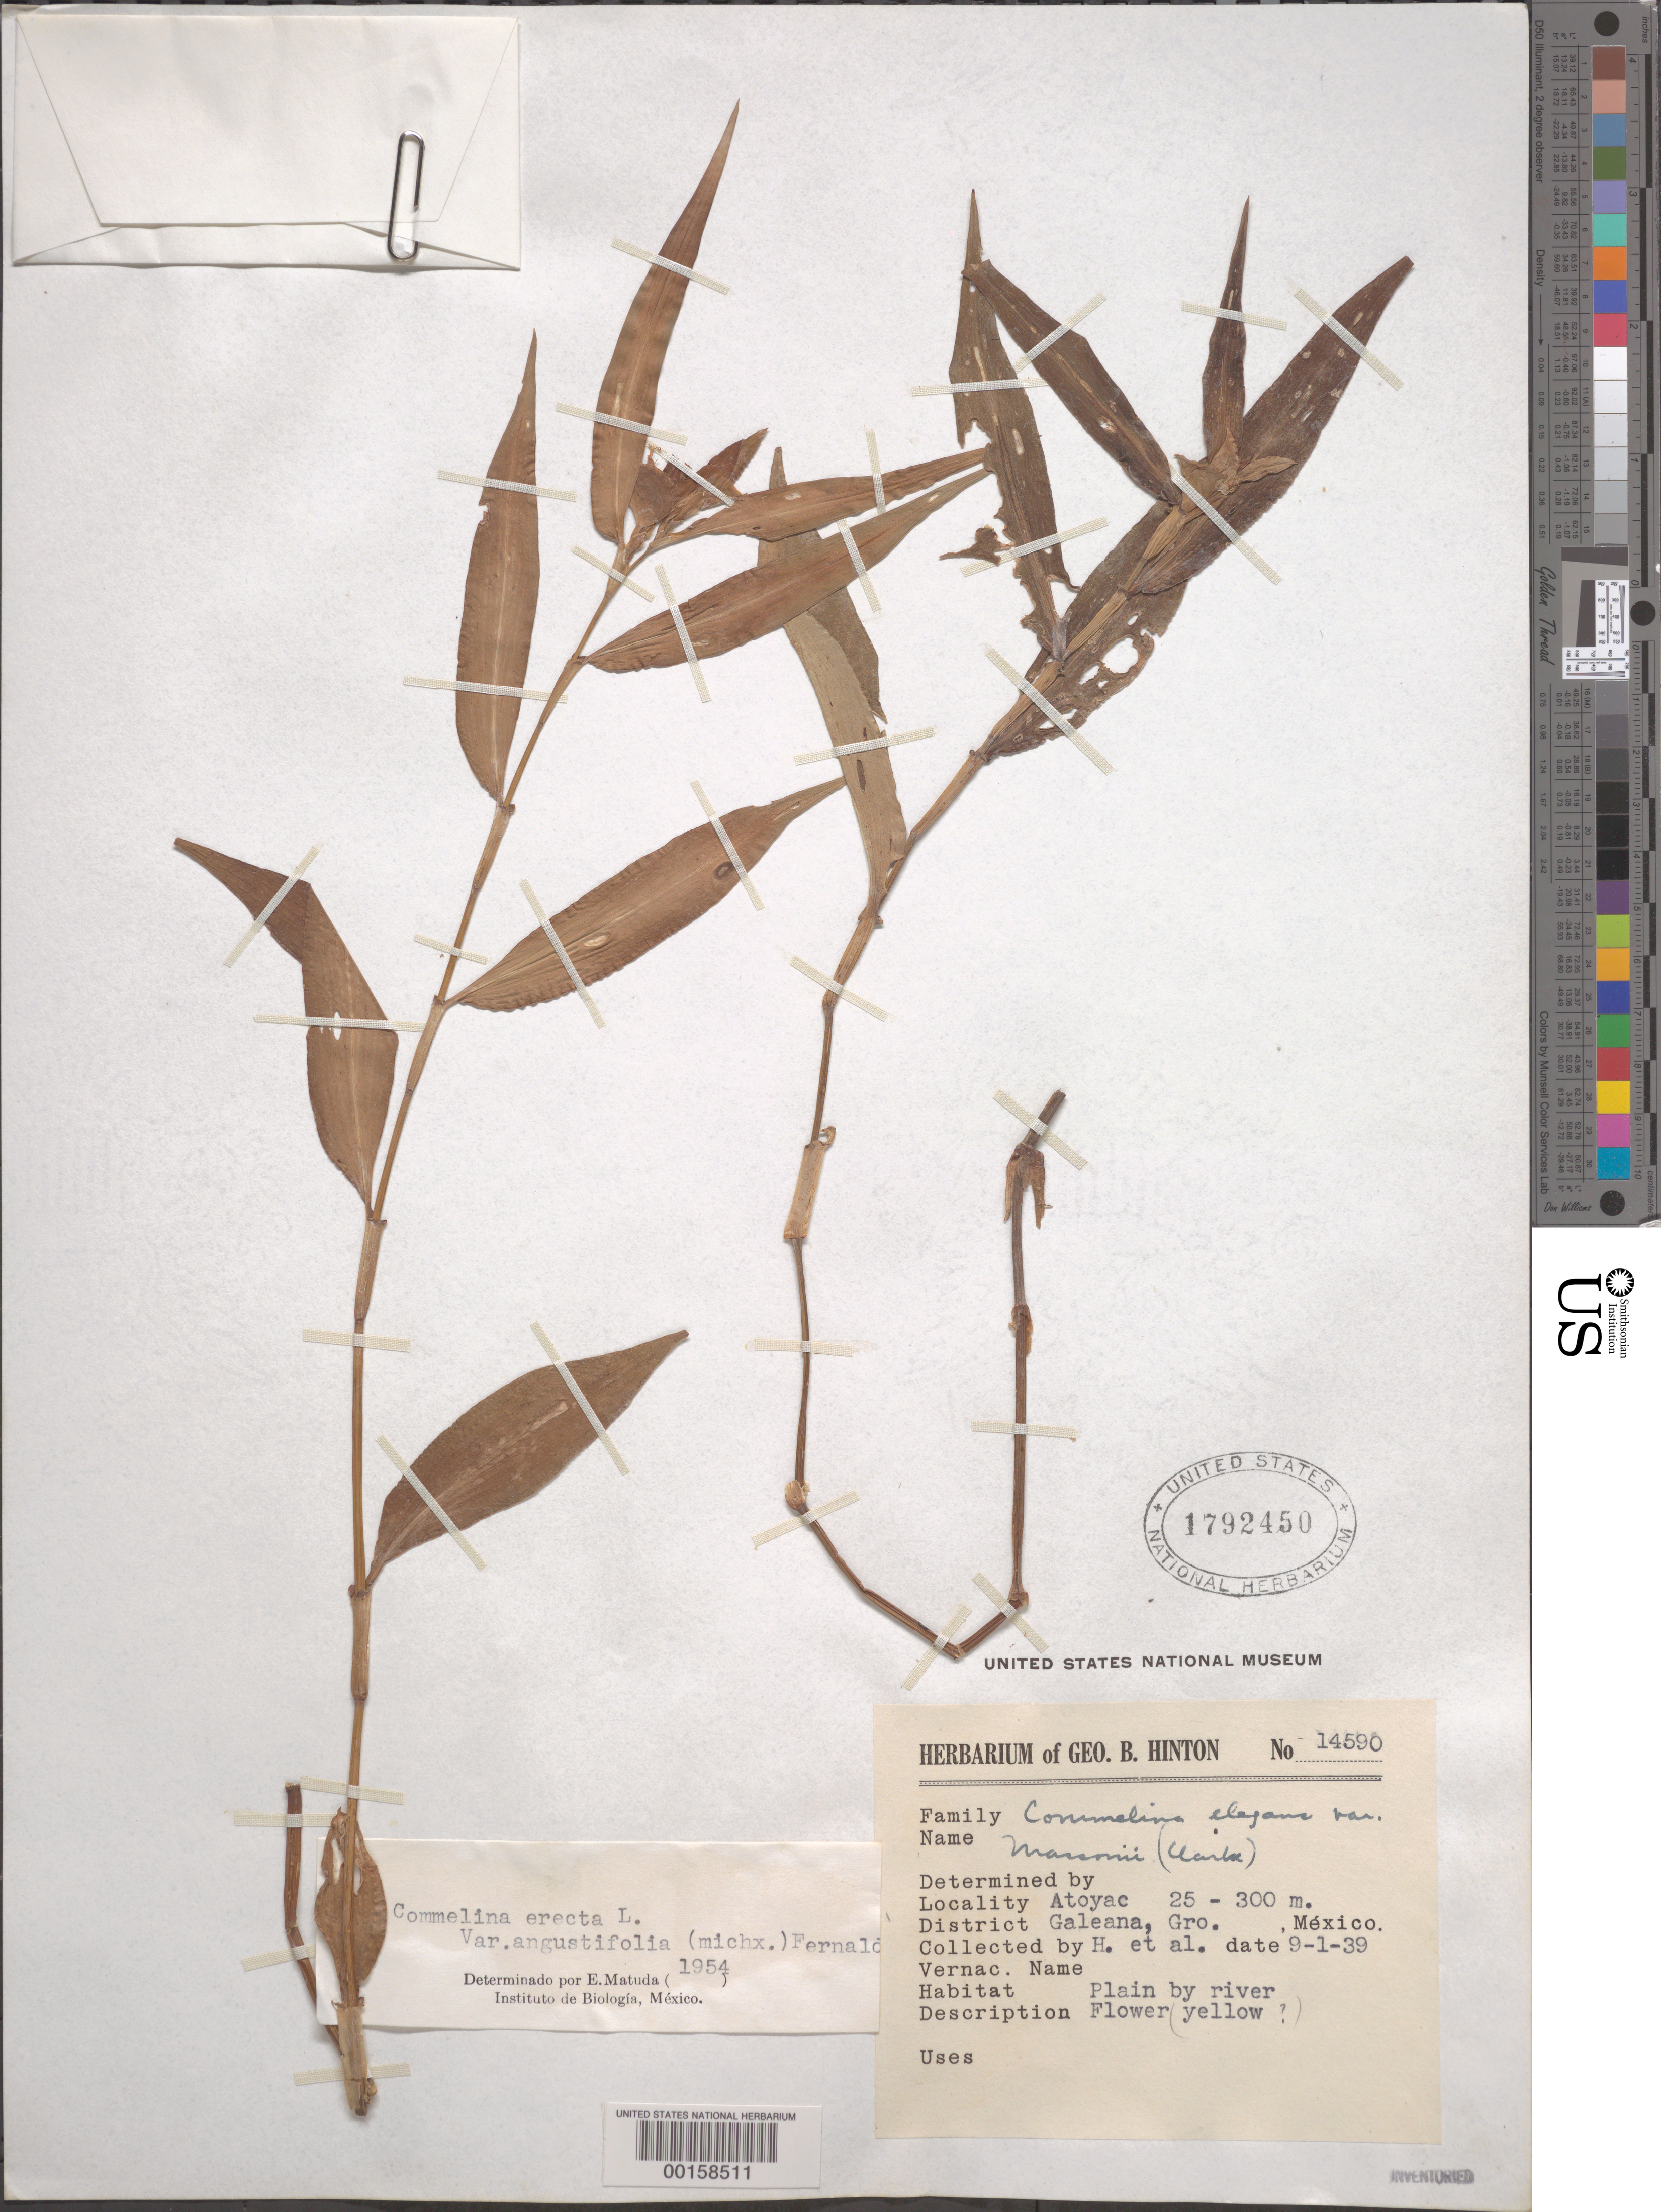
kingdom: Plantae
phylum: Tracheophyta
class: Liliopsida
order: Commelinales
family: Commelinaceae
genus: Commelina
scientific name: Commelina erecta var. angustifolia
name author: (Michx.) Fernald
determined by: Matuda, E.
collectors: G. B. Hinton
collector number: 14590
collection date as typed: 01 Aug 1939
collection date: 1939-08-01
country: Mexico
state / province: Guerrero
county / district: Tecpan De Galeana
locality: Galeana mun. (?), Atoyac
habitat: Plain; near river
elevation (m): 25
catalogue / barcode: US 1792450